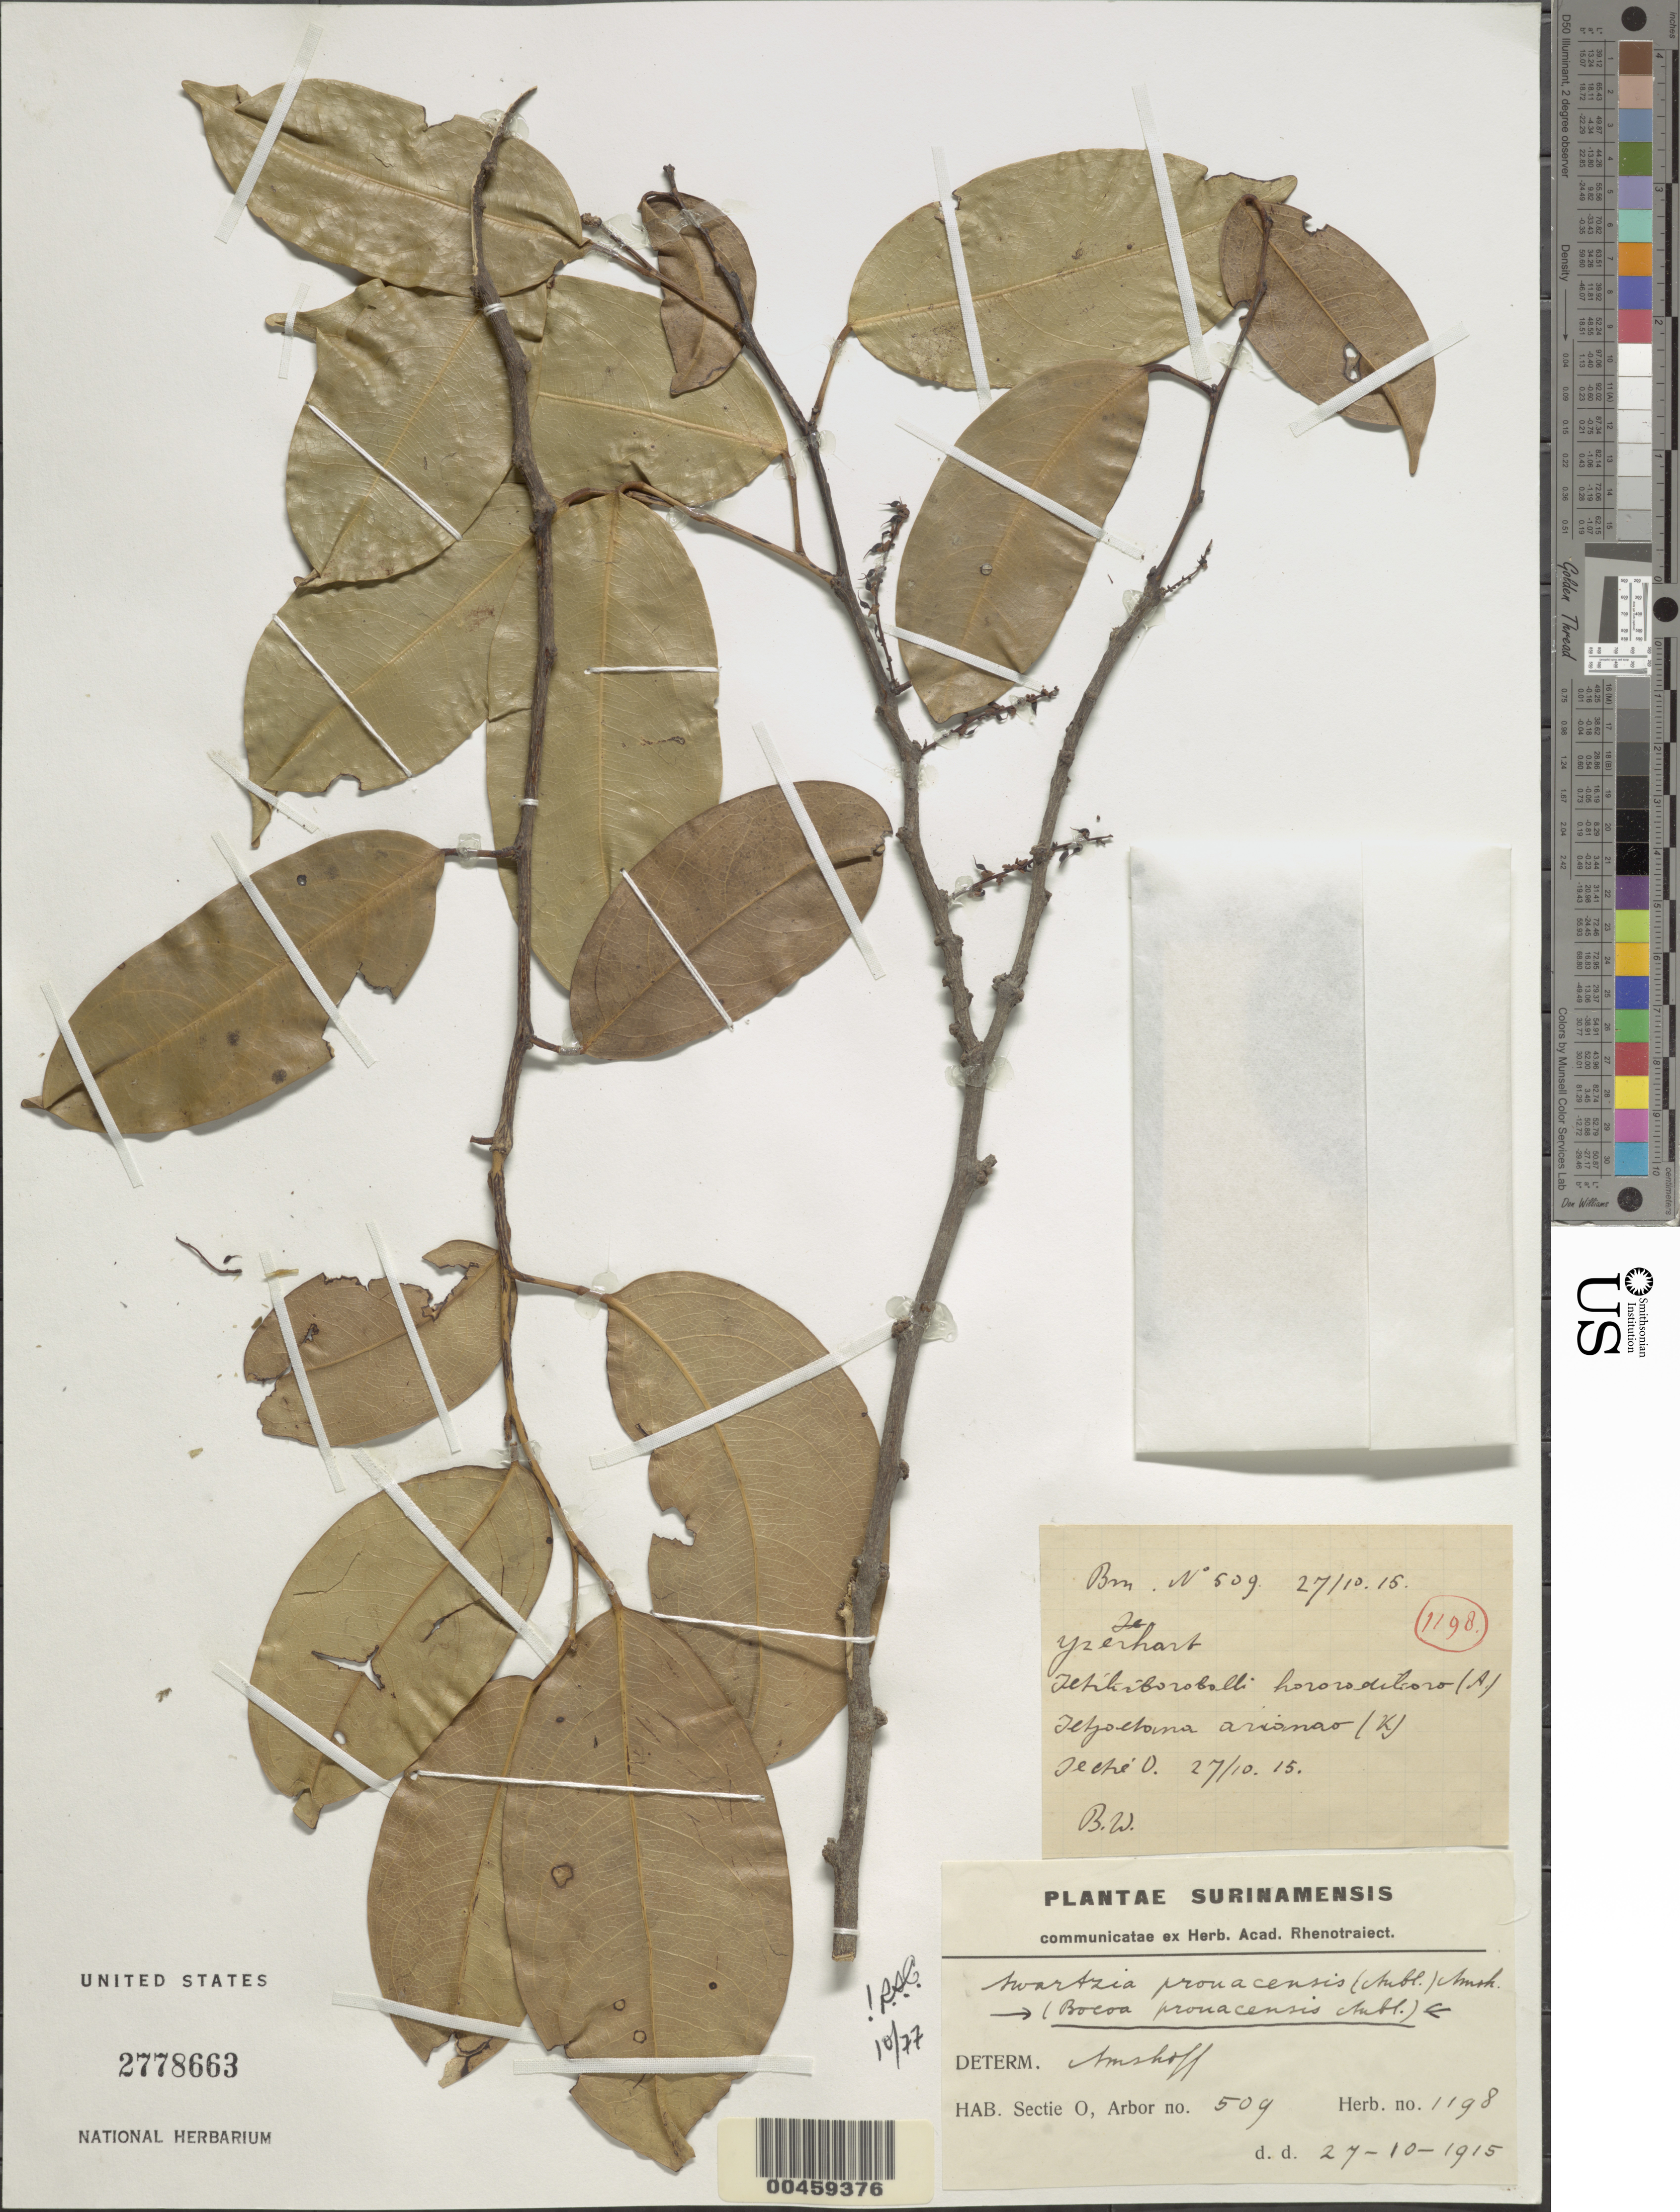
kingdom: Plantae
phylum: Tracheophyta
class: Magnoliopsida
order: Fabales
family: Fabaceae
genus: Bocoa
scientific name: Bocoa prouacensis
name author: Aubl.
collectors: ex herb. Acad. Rhenotraiect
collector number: Arbor. No. 509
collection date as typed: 27 Oct 1915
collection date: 1915-10-27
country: Suriname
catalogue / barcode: US 2778663